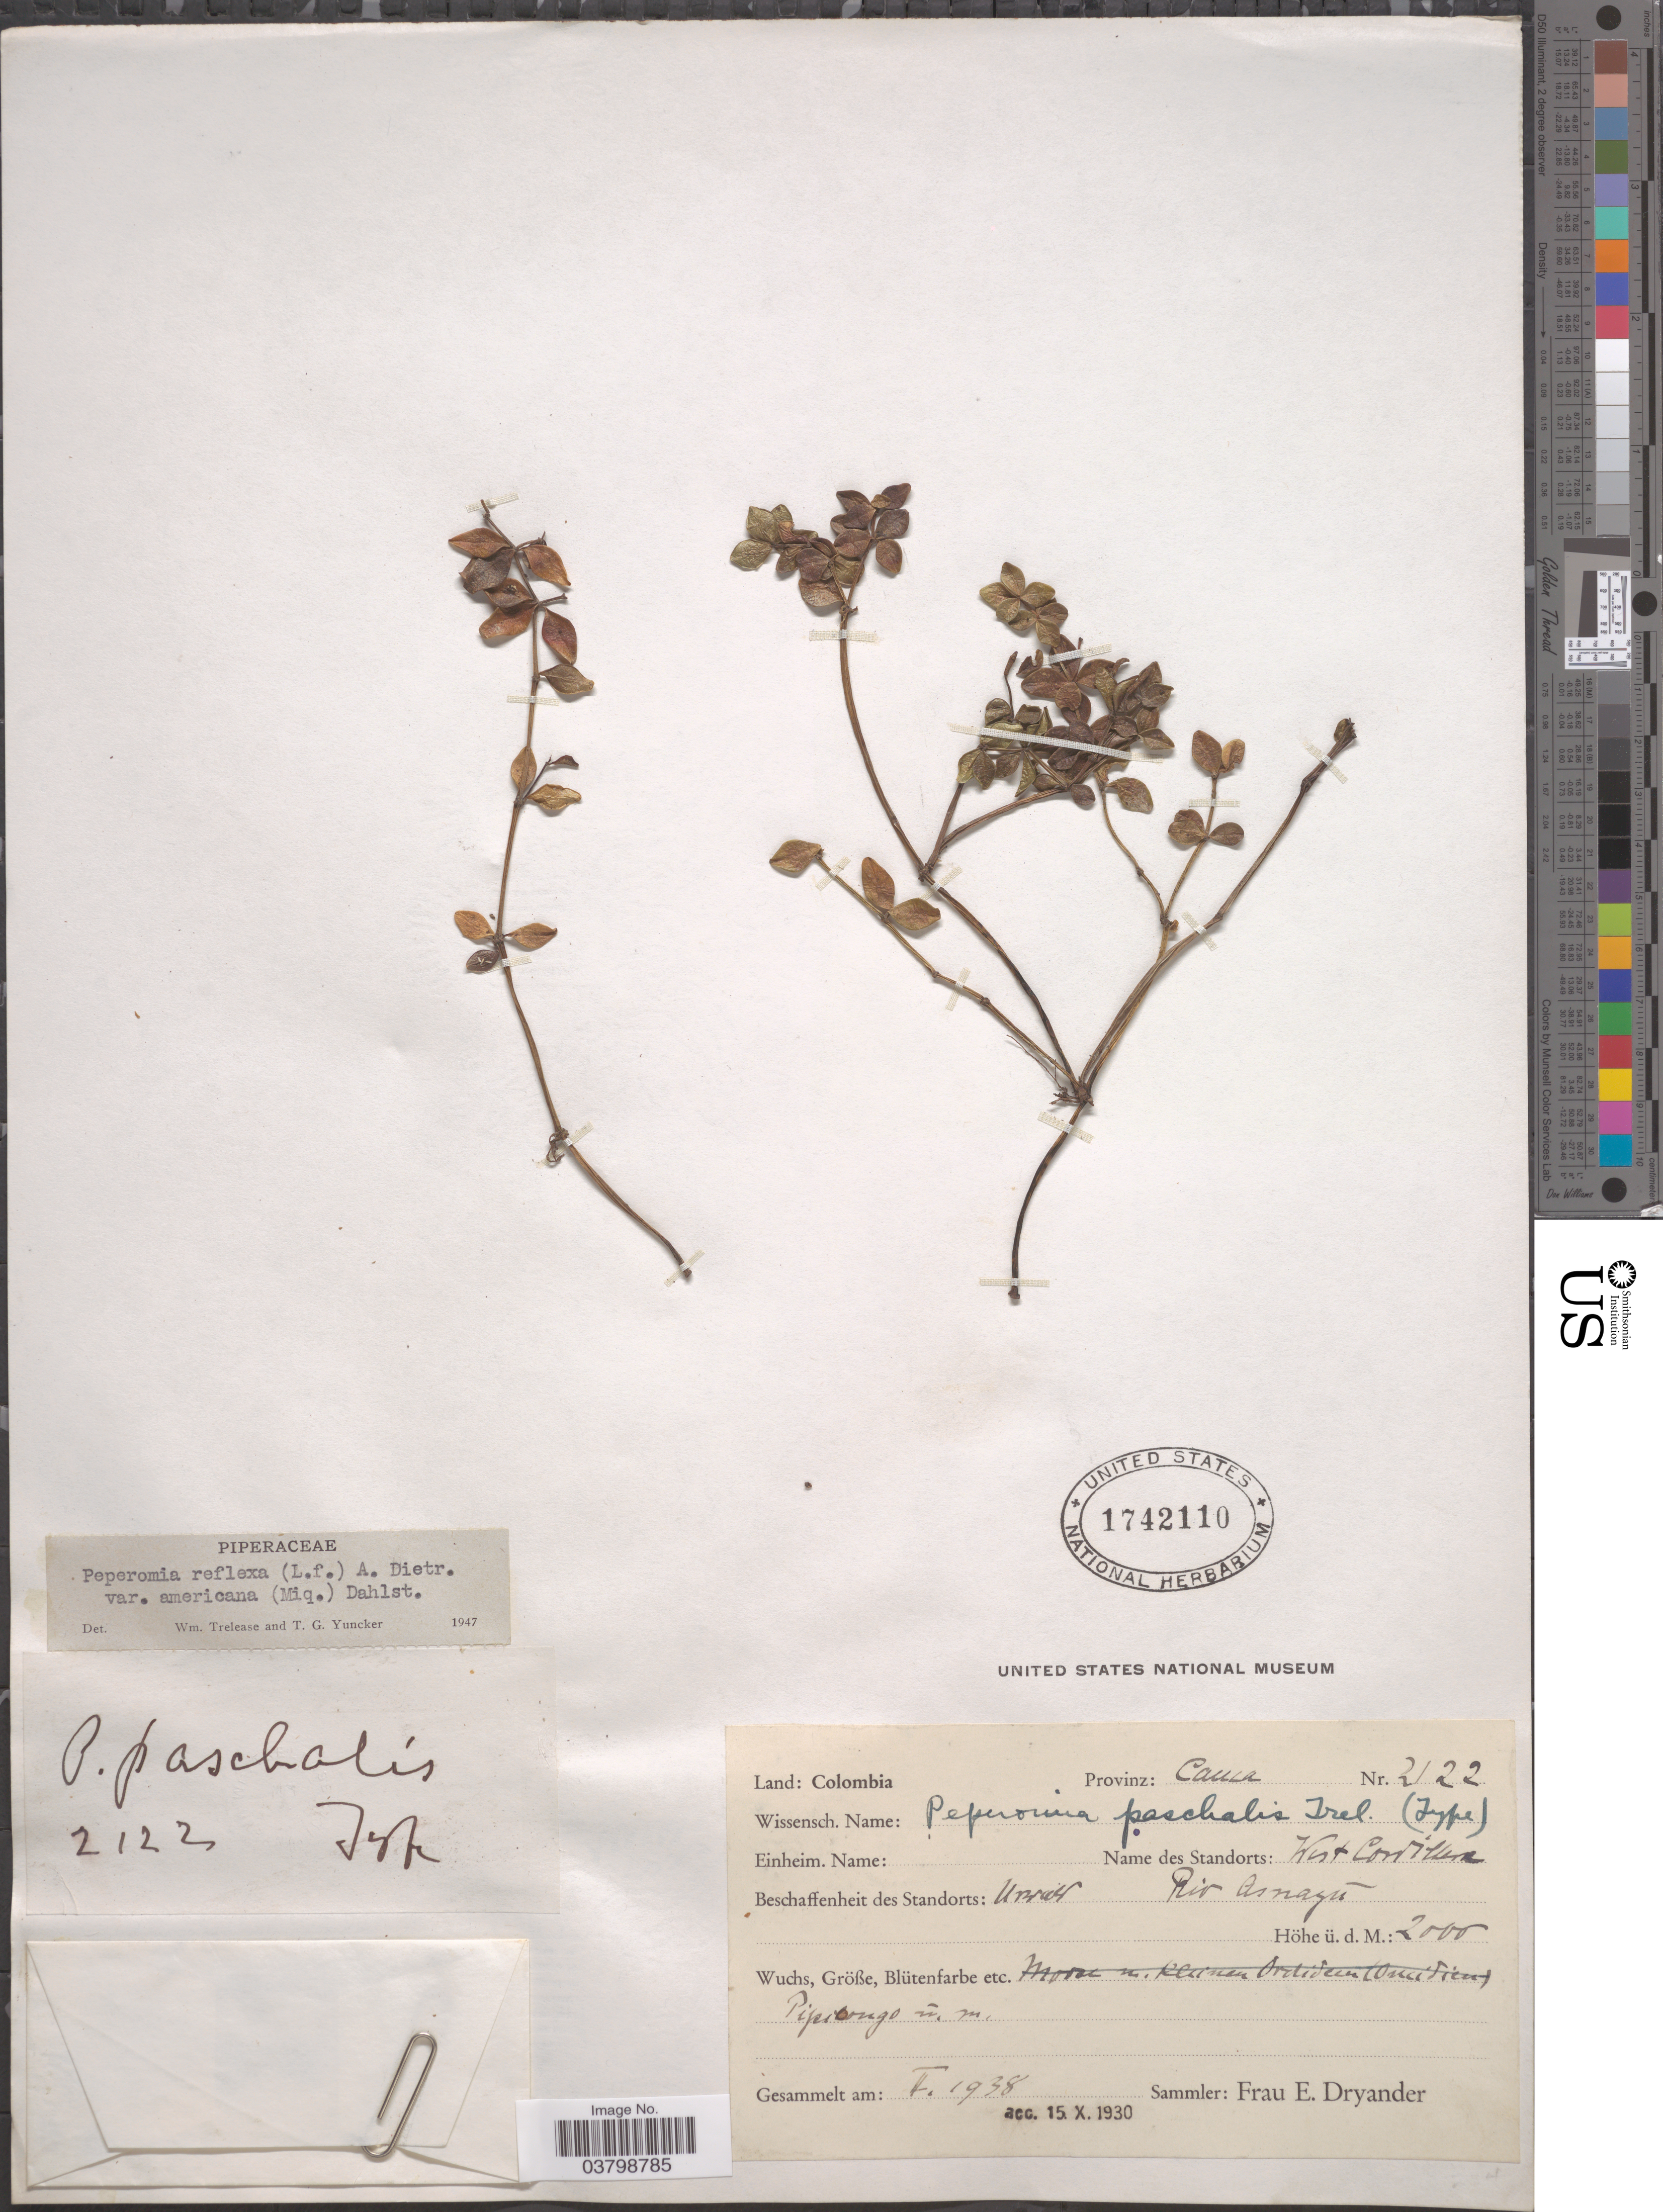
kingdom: Plantae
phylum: Tracheophyta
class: Magnoliopsida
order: Piperales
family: Piperaceae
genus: Peperomia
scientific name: Peperomia tetraphylla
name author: (G. Forst.) Hook. & Arn.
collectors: E. Dryander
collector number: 2122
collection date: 1938-01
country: Colombia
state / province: Cauca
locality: West Cordillera. Rio Asnayú.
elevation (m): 2000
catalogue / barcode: US 1742110